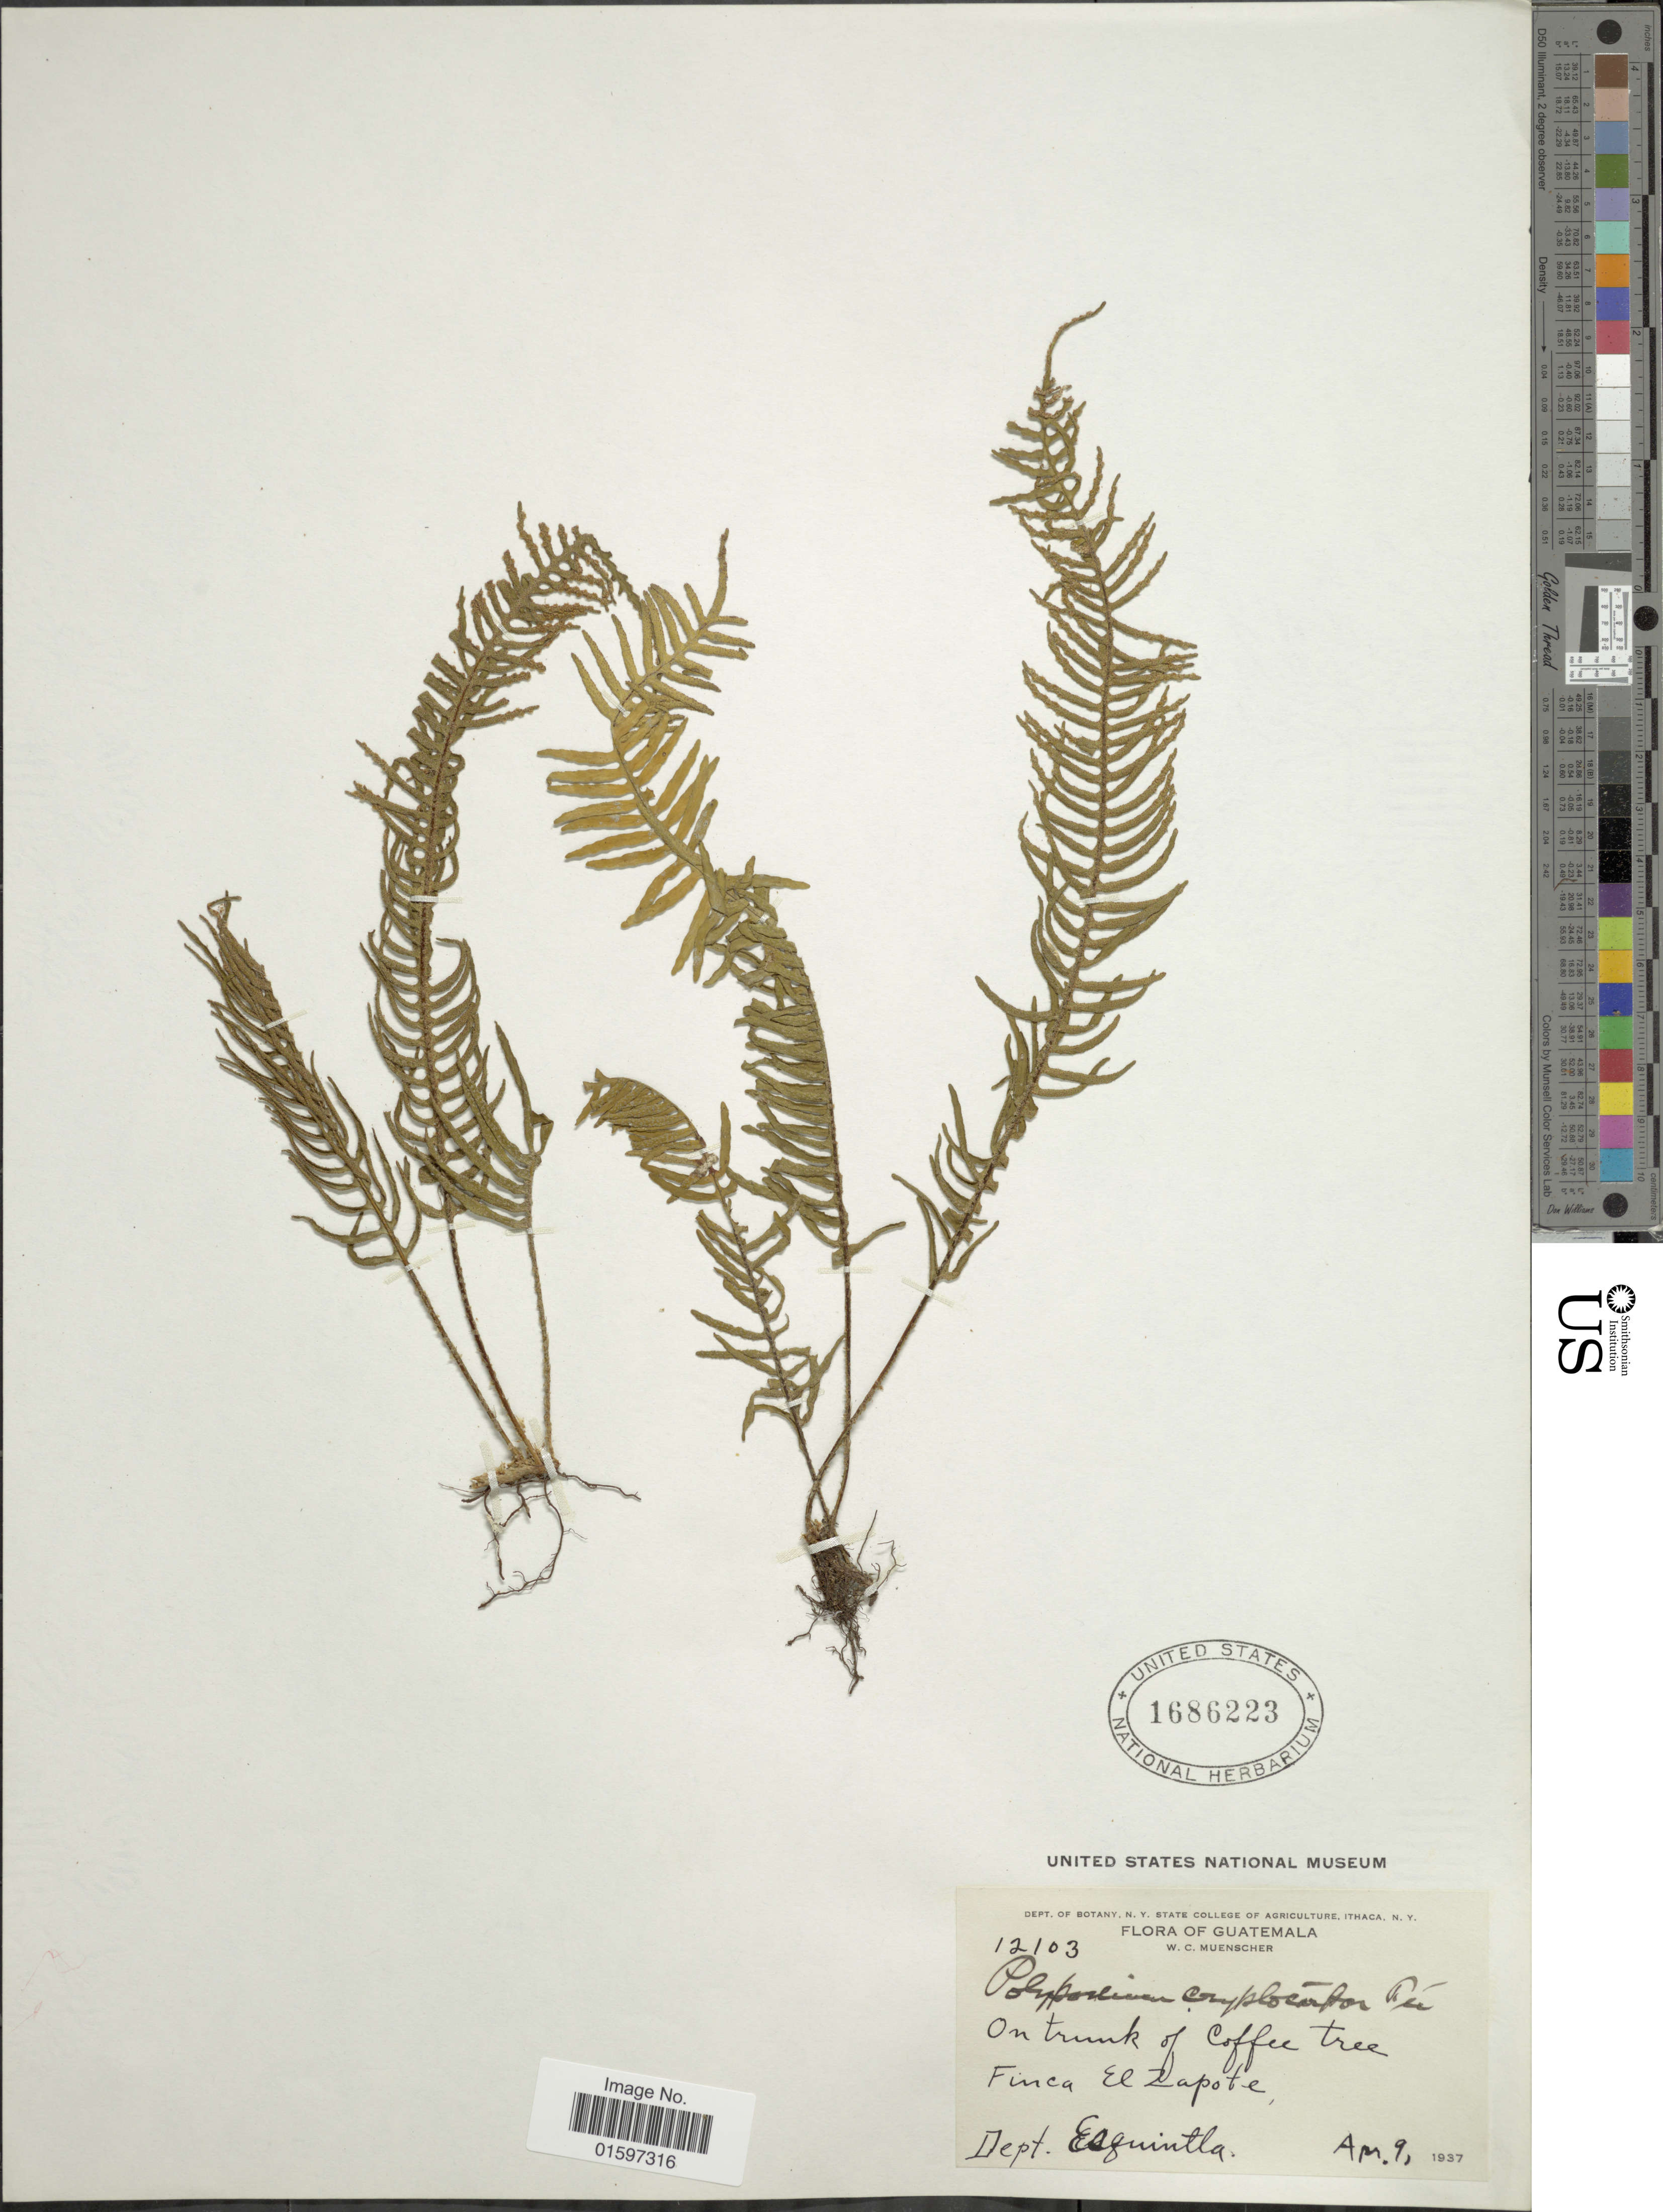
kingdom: Plantae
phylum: Tracheophyta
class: Polypodiopsida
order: Polypodiales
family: Polypodiaceae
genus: Pleopeltis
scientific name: Pleopeltis cryptocarpa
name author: (Fée) A.R. Sm. & Tejero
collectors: W. Muenscher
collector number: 12103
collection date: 1937-04-09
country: Guatemala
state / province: Escuintla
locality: Guatemala, Finca El Zapote, Dept. Esquintla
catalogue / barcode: US 1686223